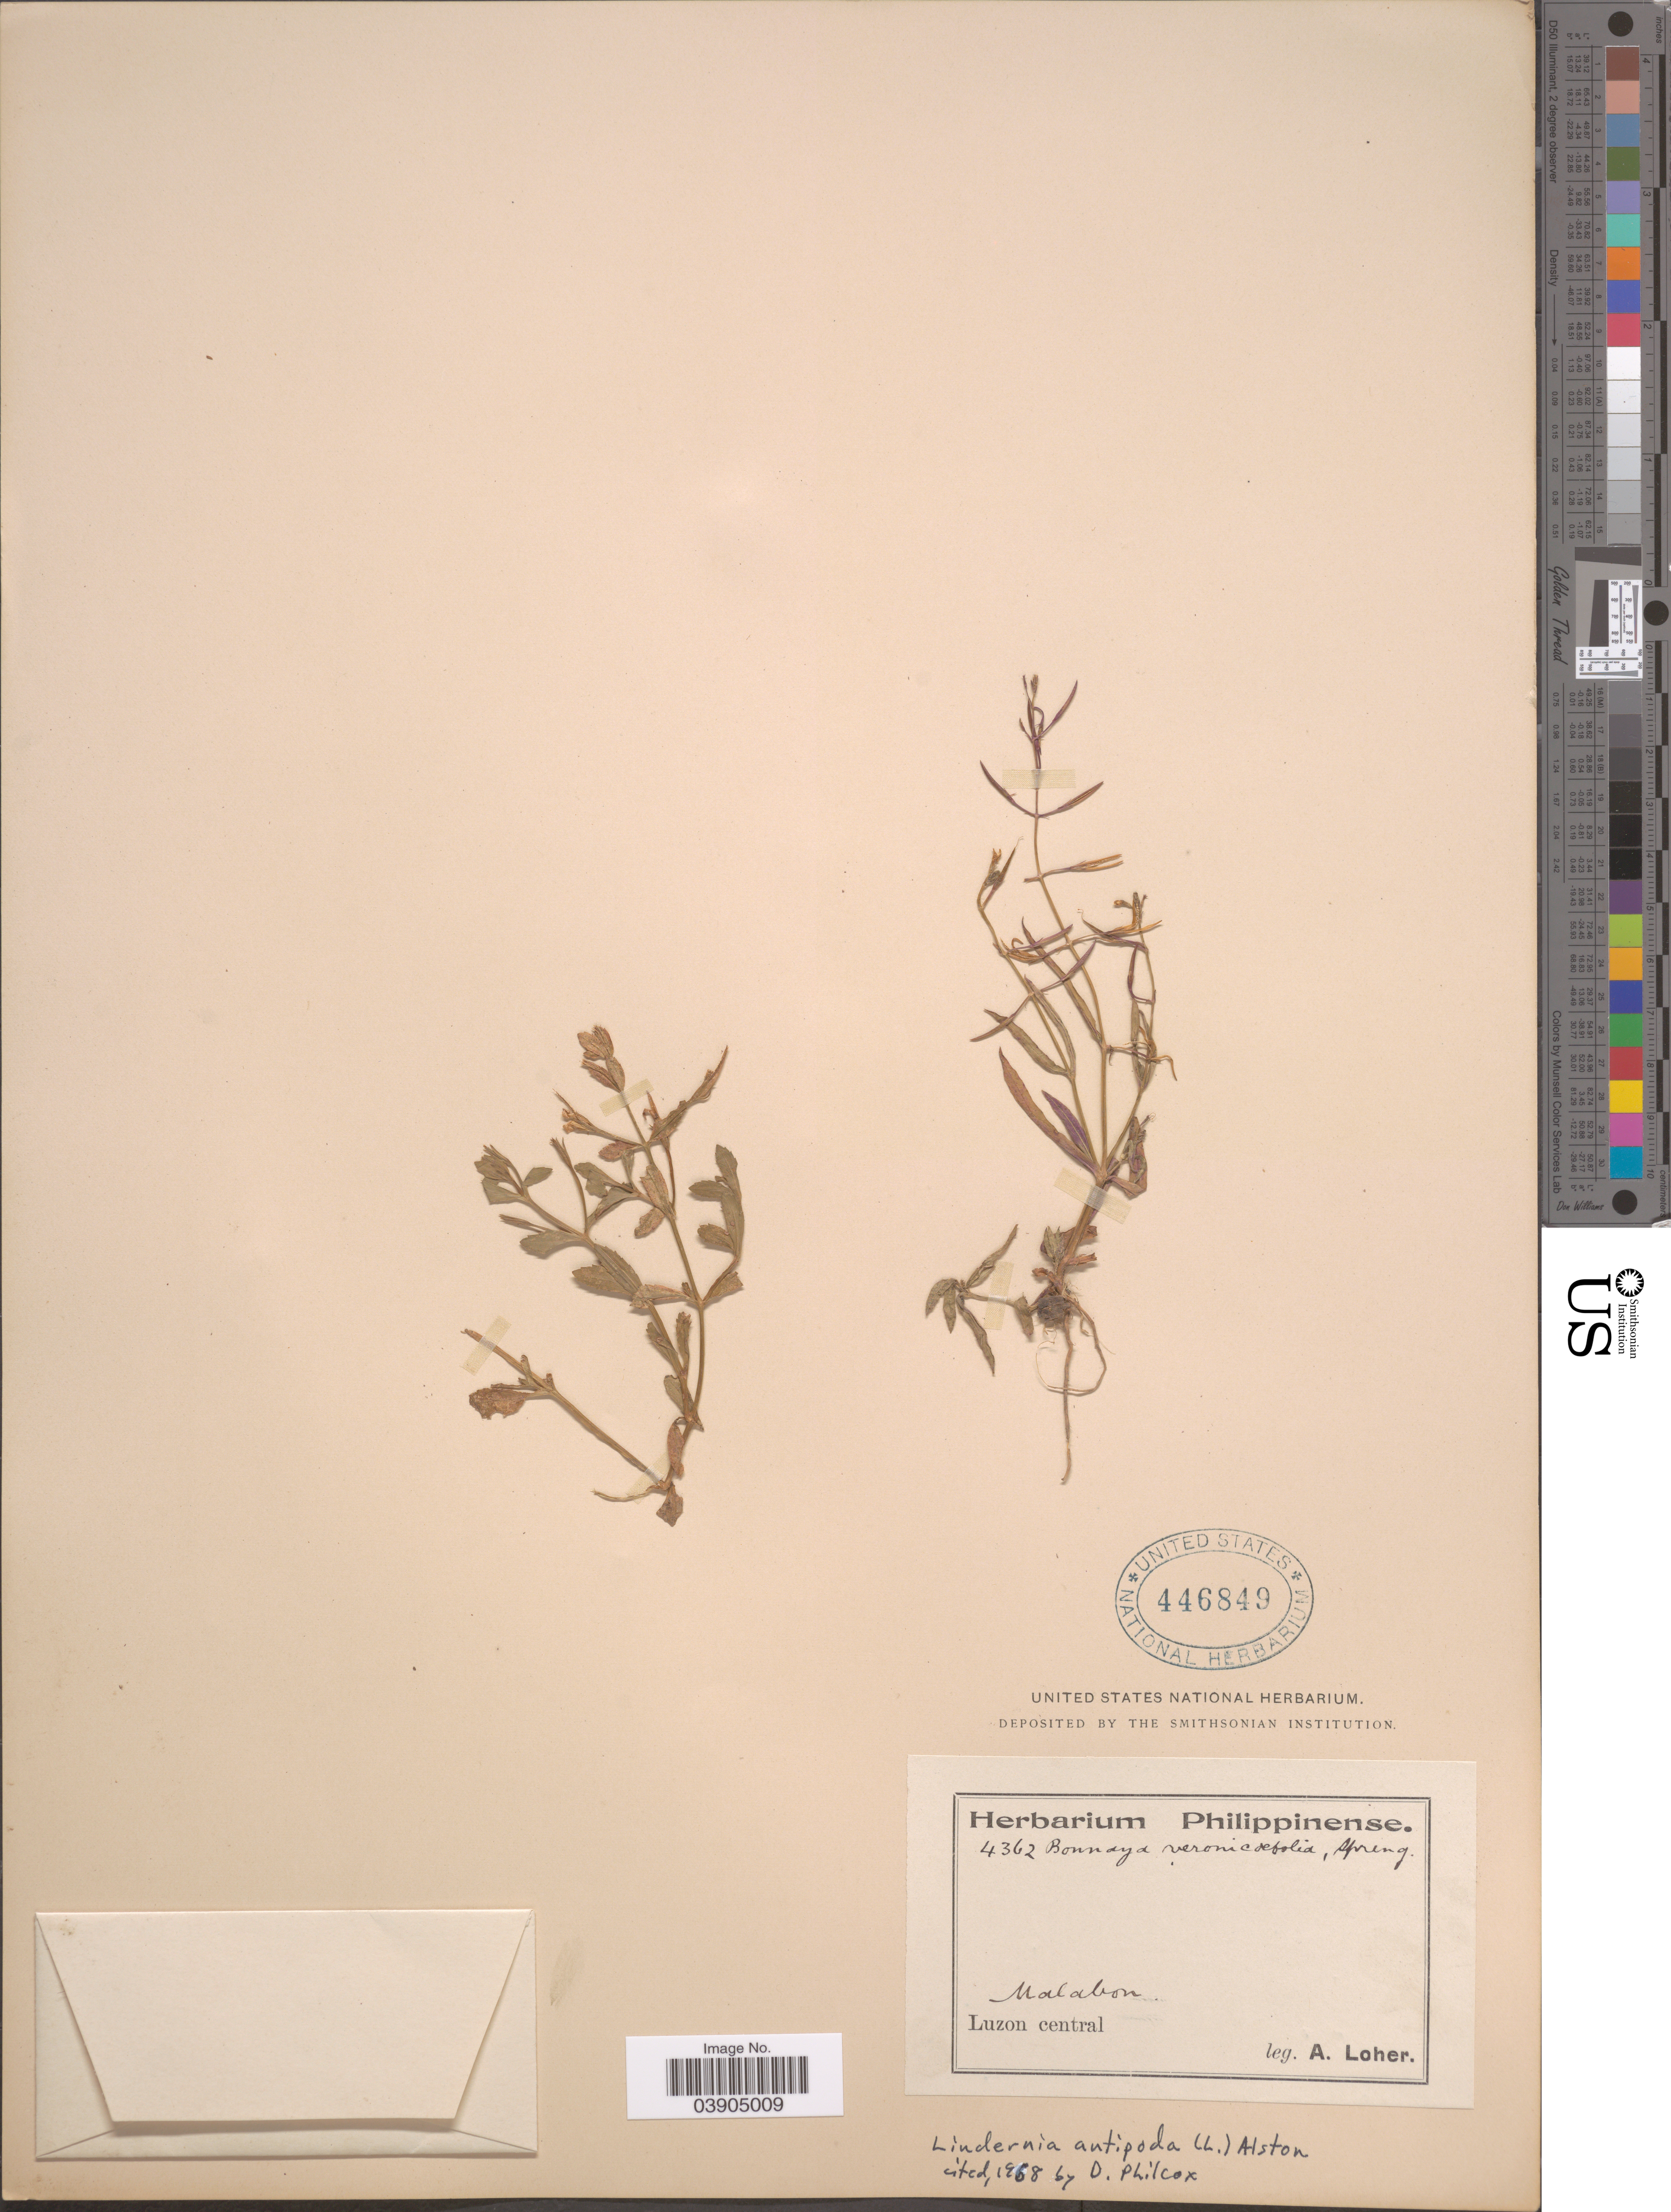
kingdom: Plantae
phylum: Tracheophyta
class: Magnoliopsida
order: Lamiales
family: Linderniaceae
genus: Lindernia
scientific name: Lindernia antipoda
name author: (L.) Alston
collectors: A. Loher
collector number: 4362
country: Philippines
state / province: Central Luzon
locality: Malabon. Luzon central.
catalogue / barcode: US 446849